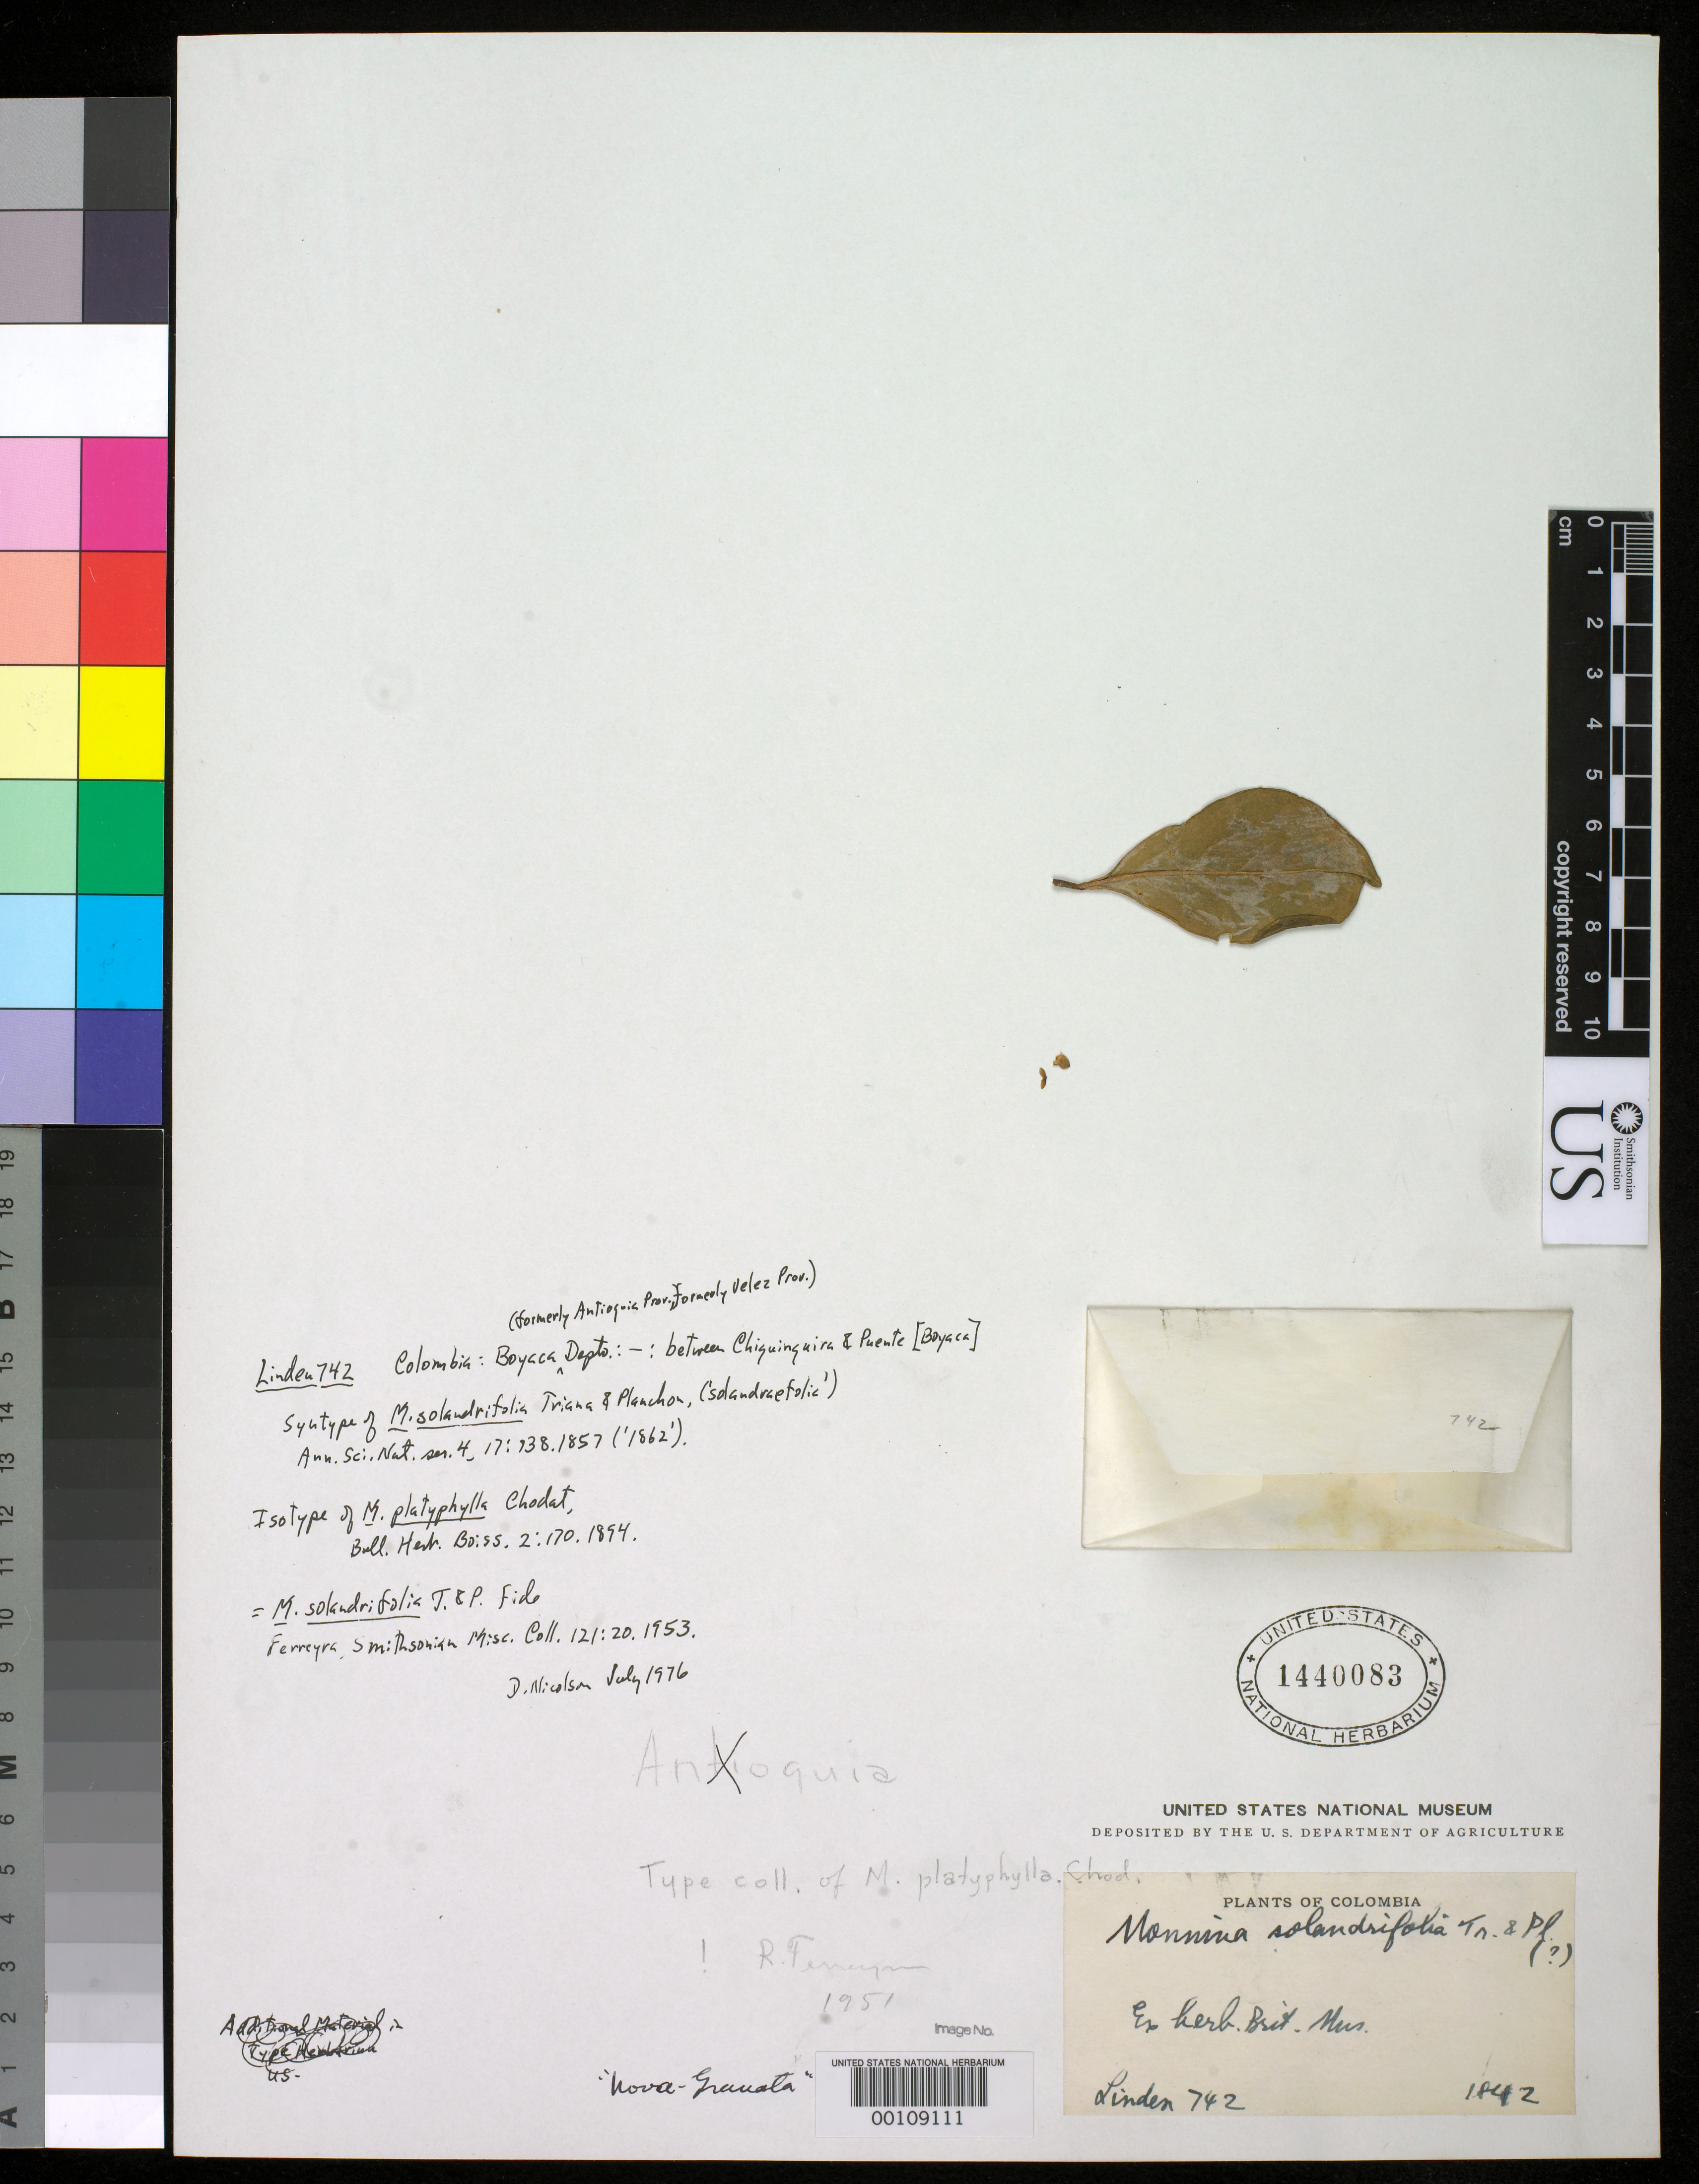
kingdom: Plantae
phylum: Tracheophyta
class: Magnoliopsida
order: Fabales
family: Polygalaceae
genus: Monnina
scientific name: Monnina platyphylla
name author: Chodat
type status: Isotype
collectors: J. Linden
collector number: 742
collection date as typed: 1842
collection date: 1842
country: Colombia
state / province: Boyacá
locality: Between Chiquinquira and Puente.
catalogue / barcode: US 1440083